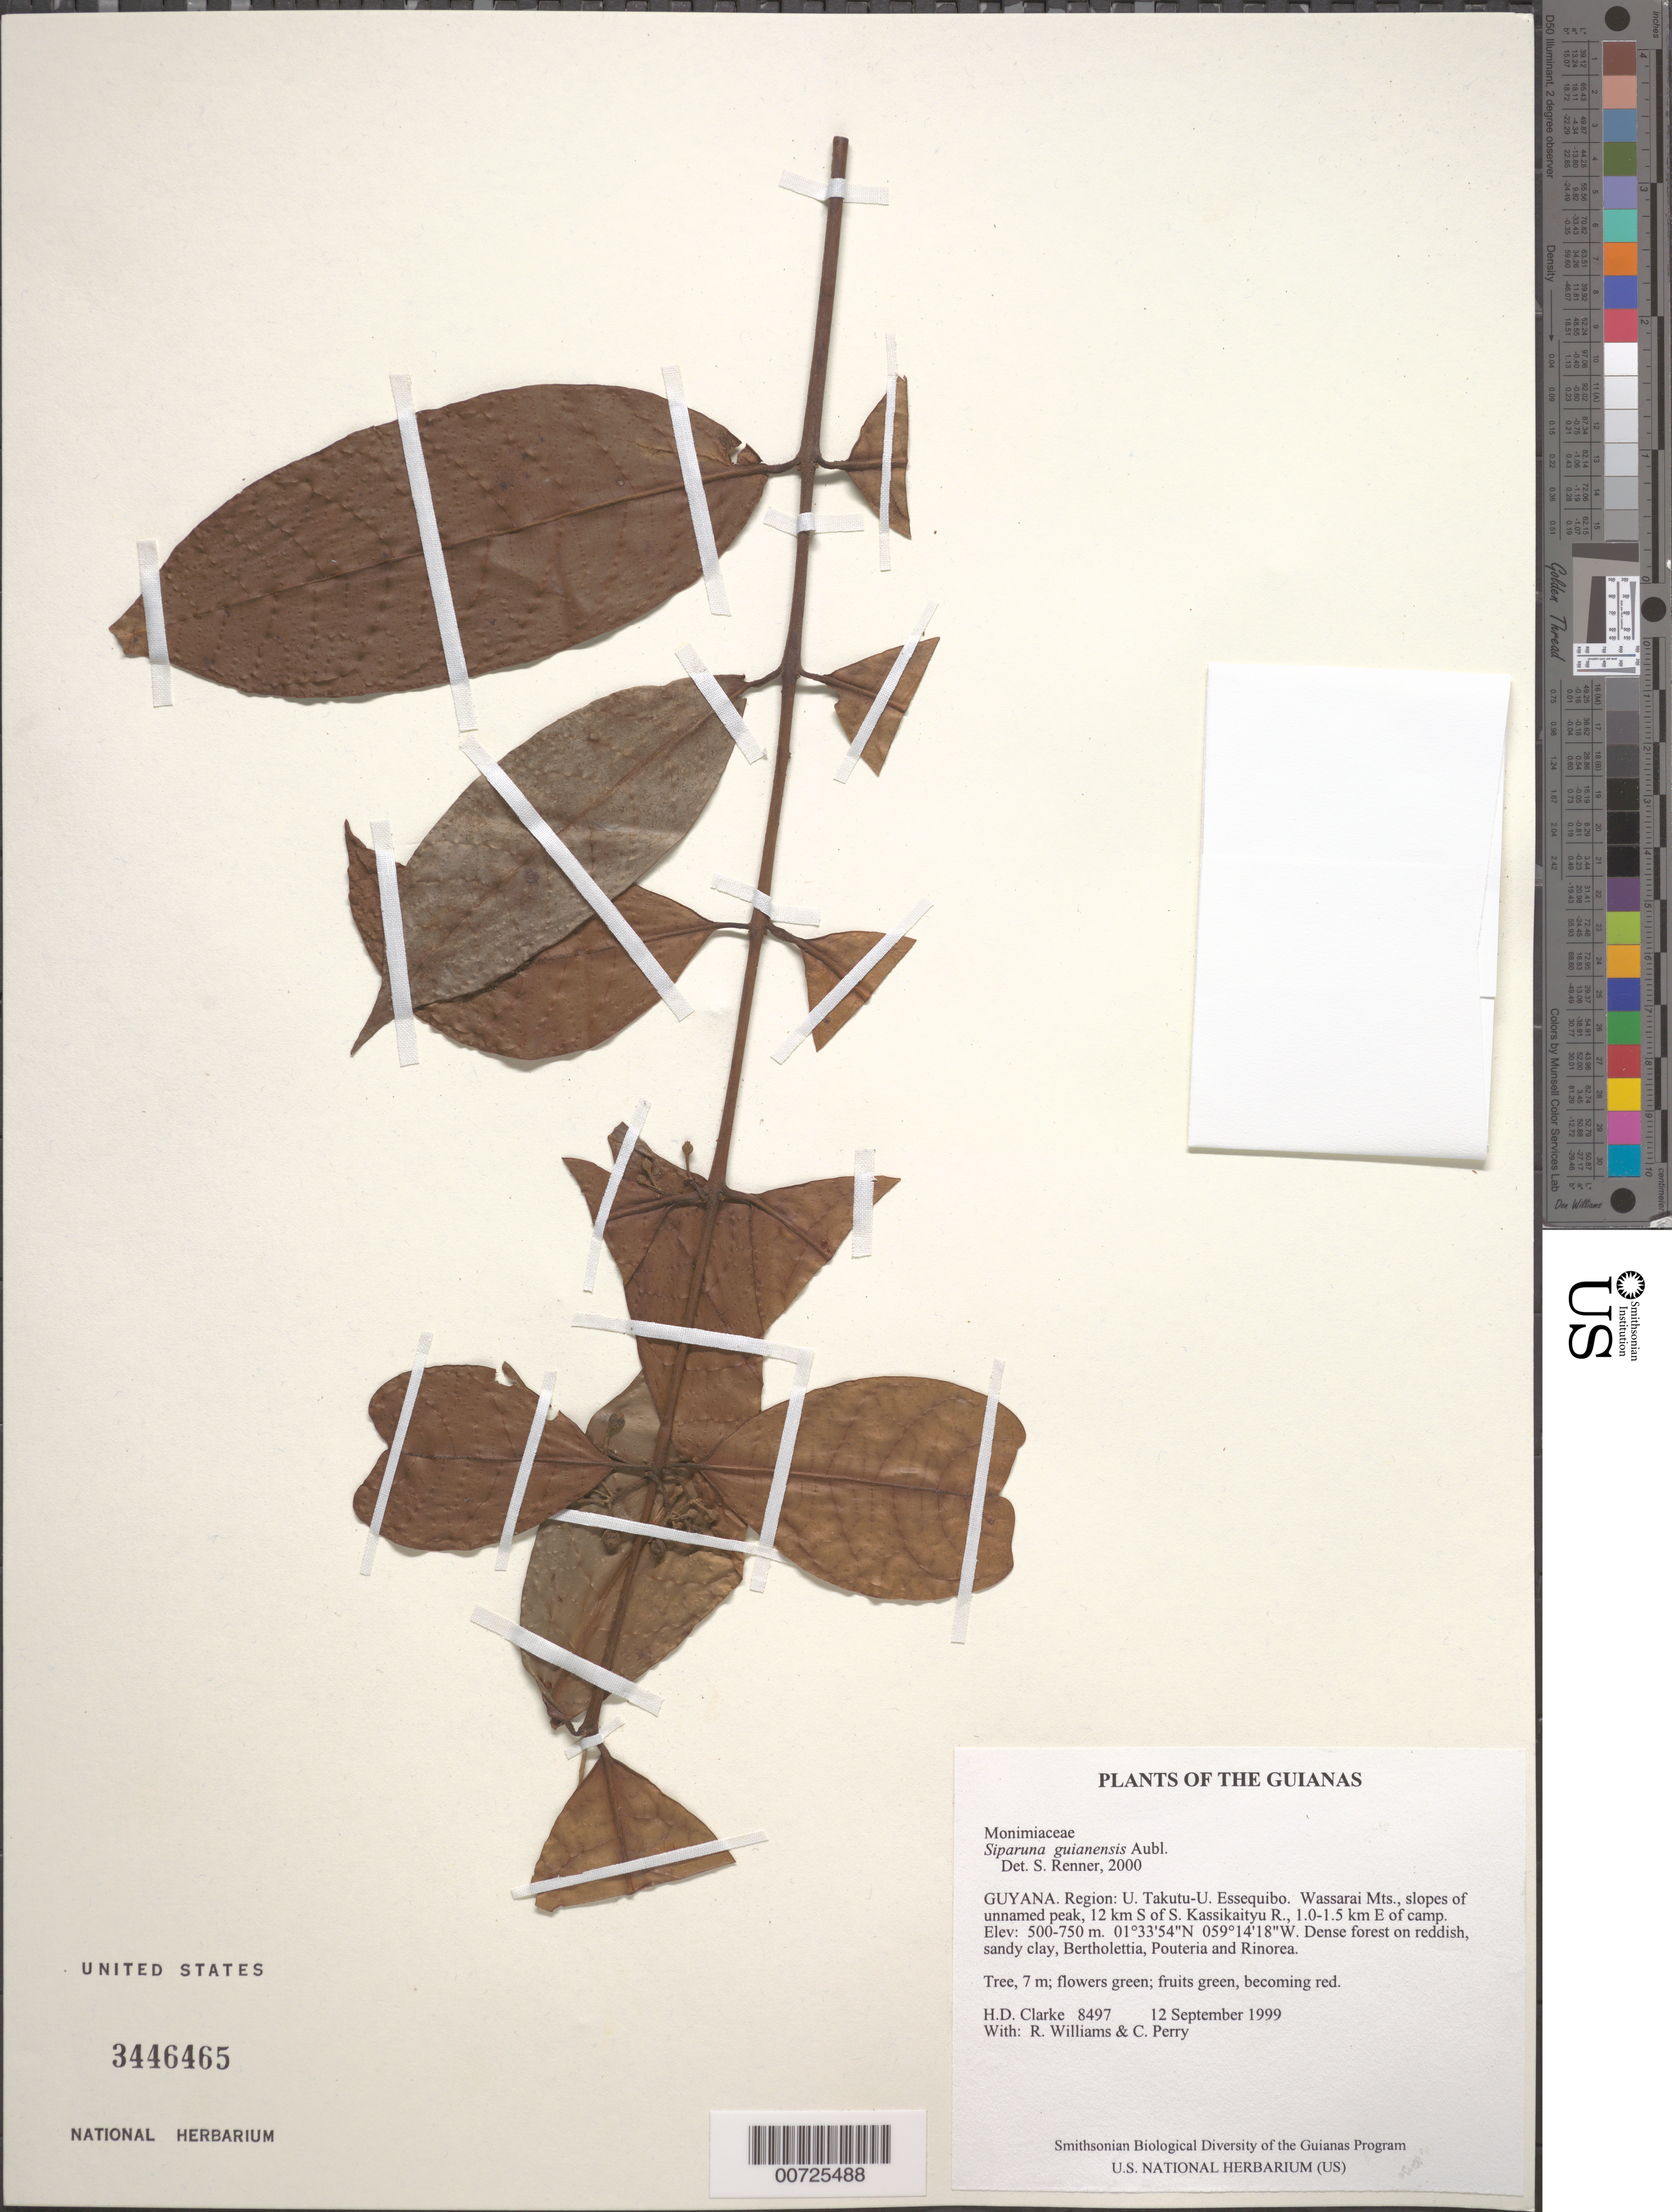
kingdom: Plantae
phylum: Tracheophyta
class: Magnoliopsida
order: Laurales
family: Siparunaceae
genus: Siparuna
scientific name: Siparuna guianensis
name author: Aubl.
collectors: H. D. Clarke, R. Williams & C. Perry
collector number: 8497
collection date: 1999-09-12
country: Guyana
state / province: U. Takutu-U. Essequibo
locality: Region: U. Takutu-U. Essequibo. Wassarai Mts., slopes of unnamed peak, 12 km S of S. Kassikaityu R., 1.0-1.5 km E of camp.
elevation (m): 500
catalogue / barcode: US 3446465